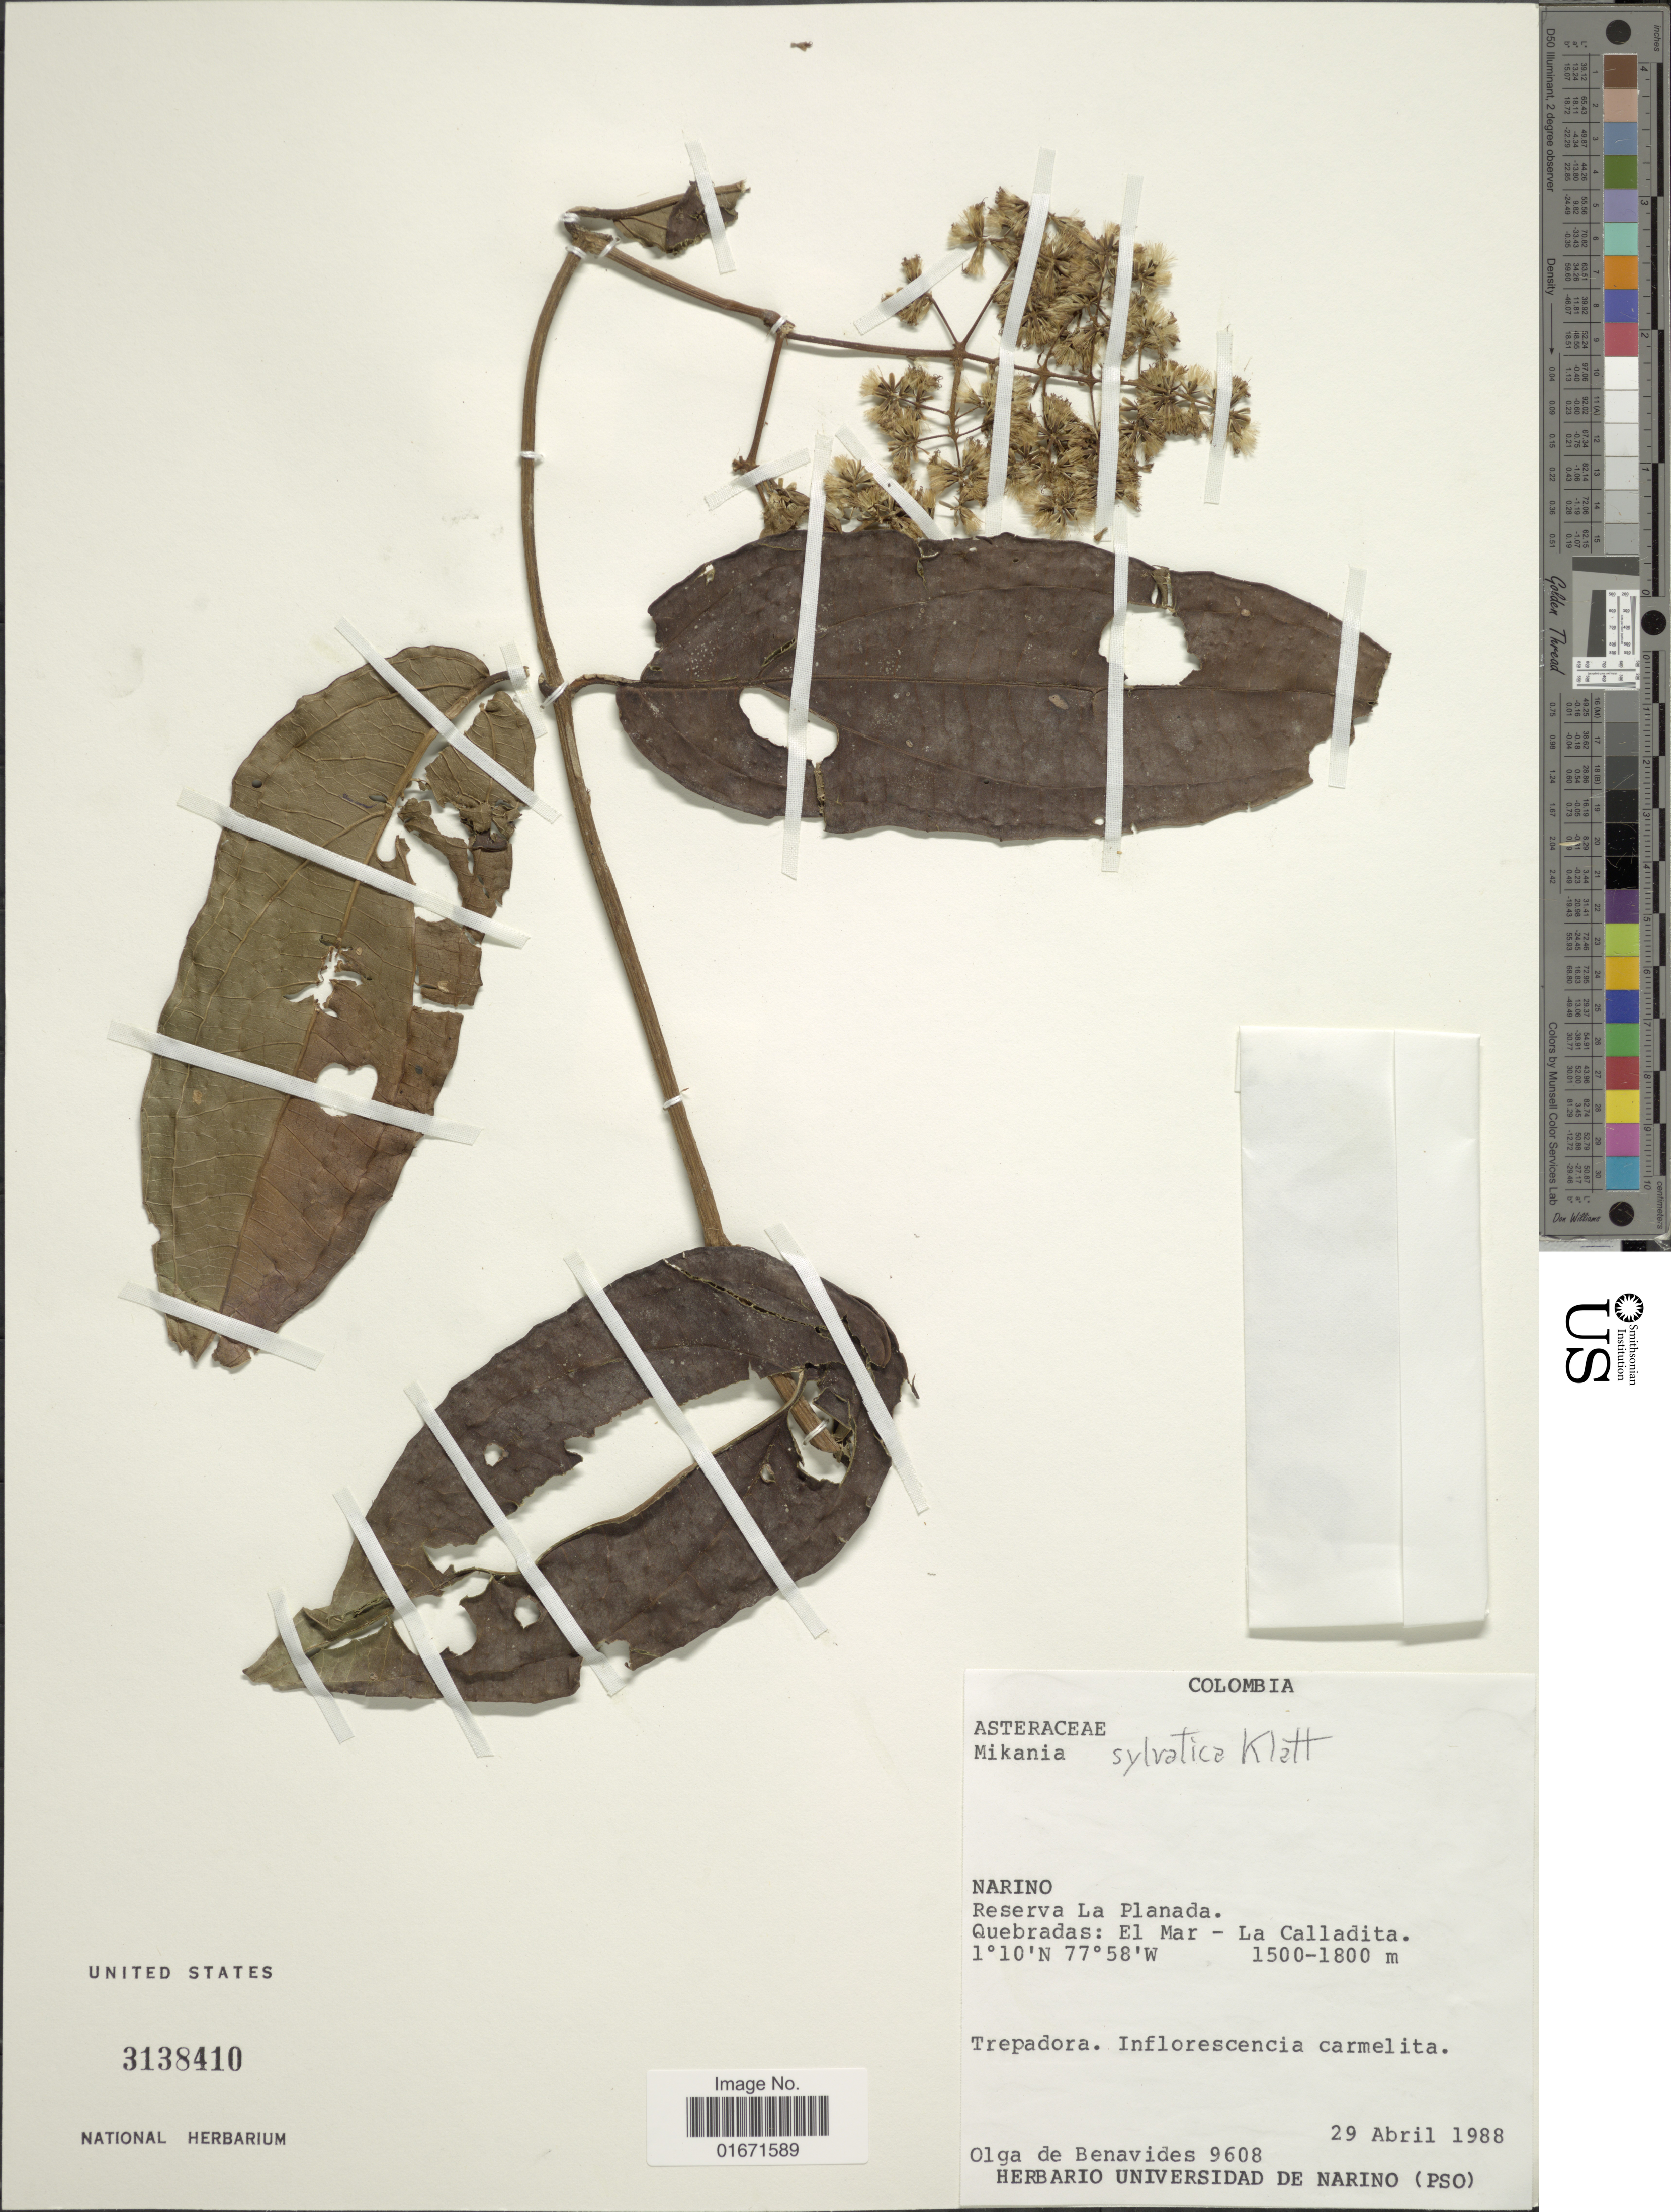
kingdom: Plantae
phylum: Tracheophyta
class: Magnoliopsida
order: Asterales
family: Asteraceae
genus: Mikania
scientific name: Mikania sylvatica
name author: Klatt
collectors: Olga S. de Benavides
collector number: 9608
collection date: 1988-04-29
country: Colombia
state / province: Nariño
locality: Narino. Reserva La Planada. Quebradas: El Mar - La Calladita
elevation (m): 1500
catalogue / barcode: US 3138410